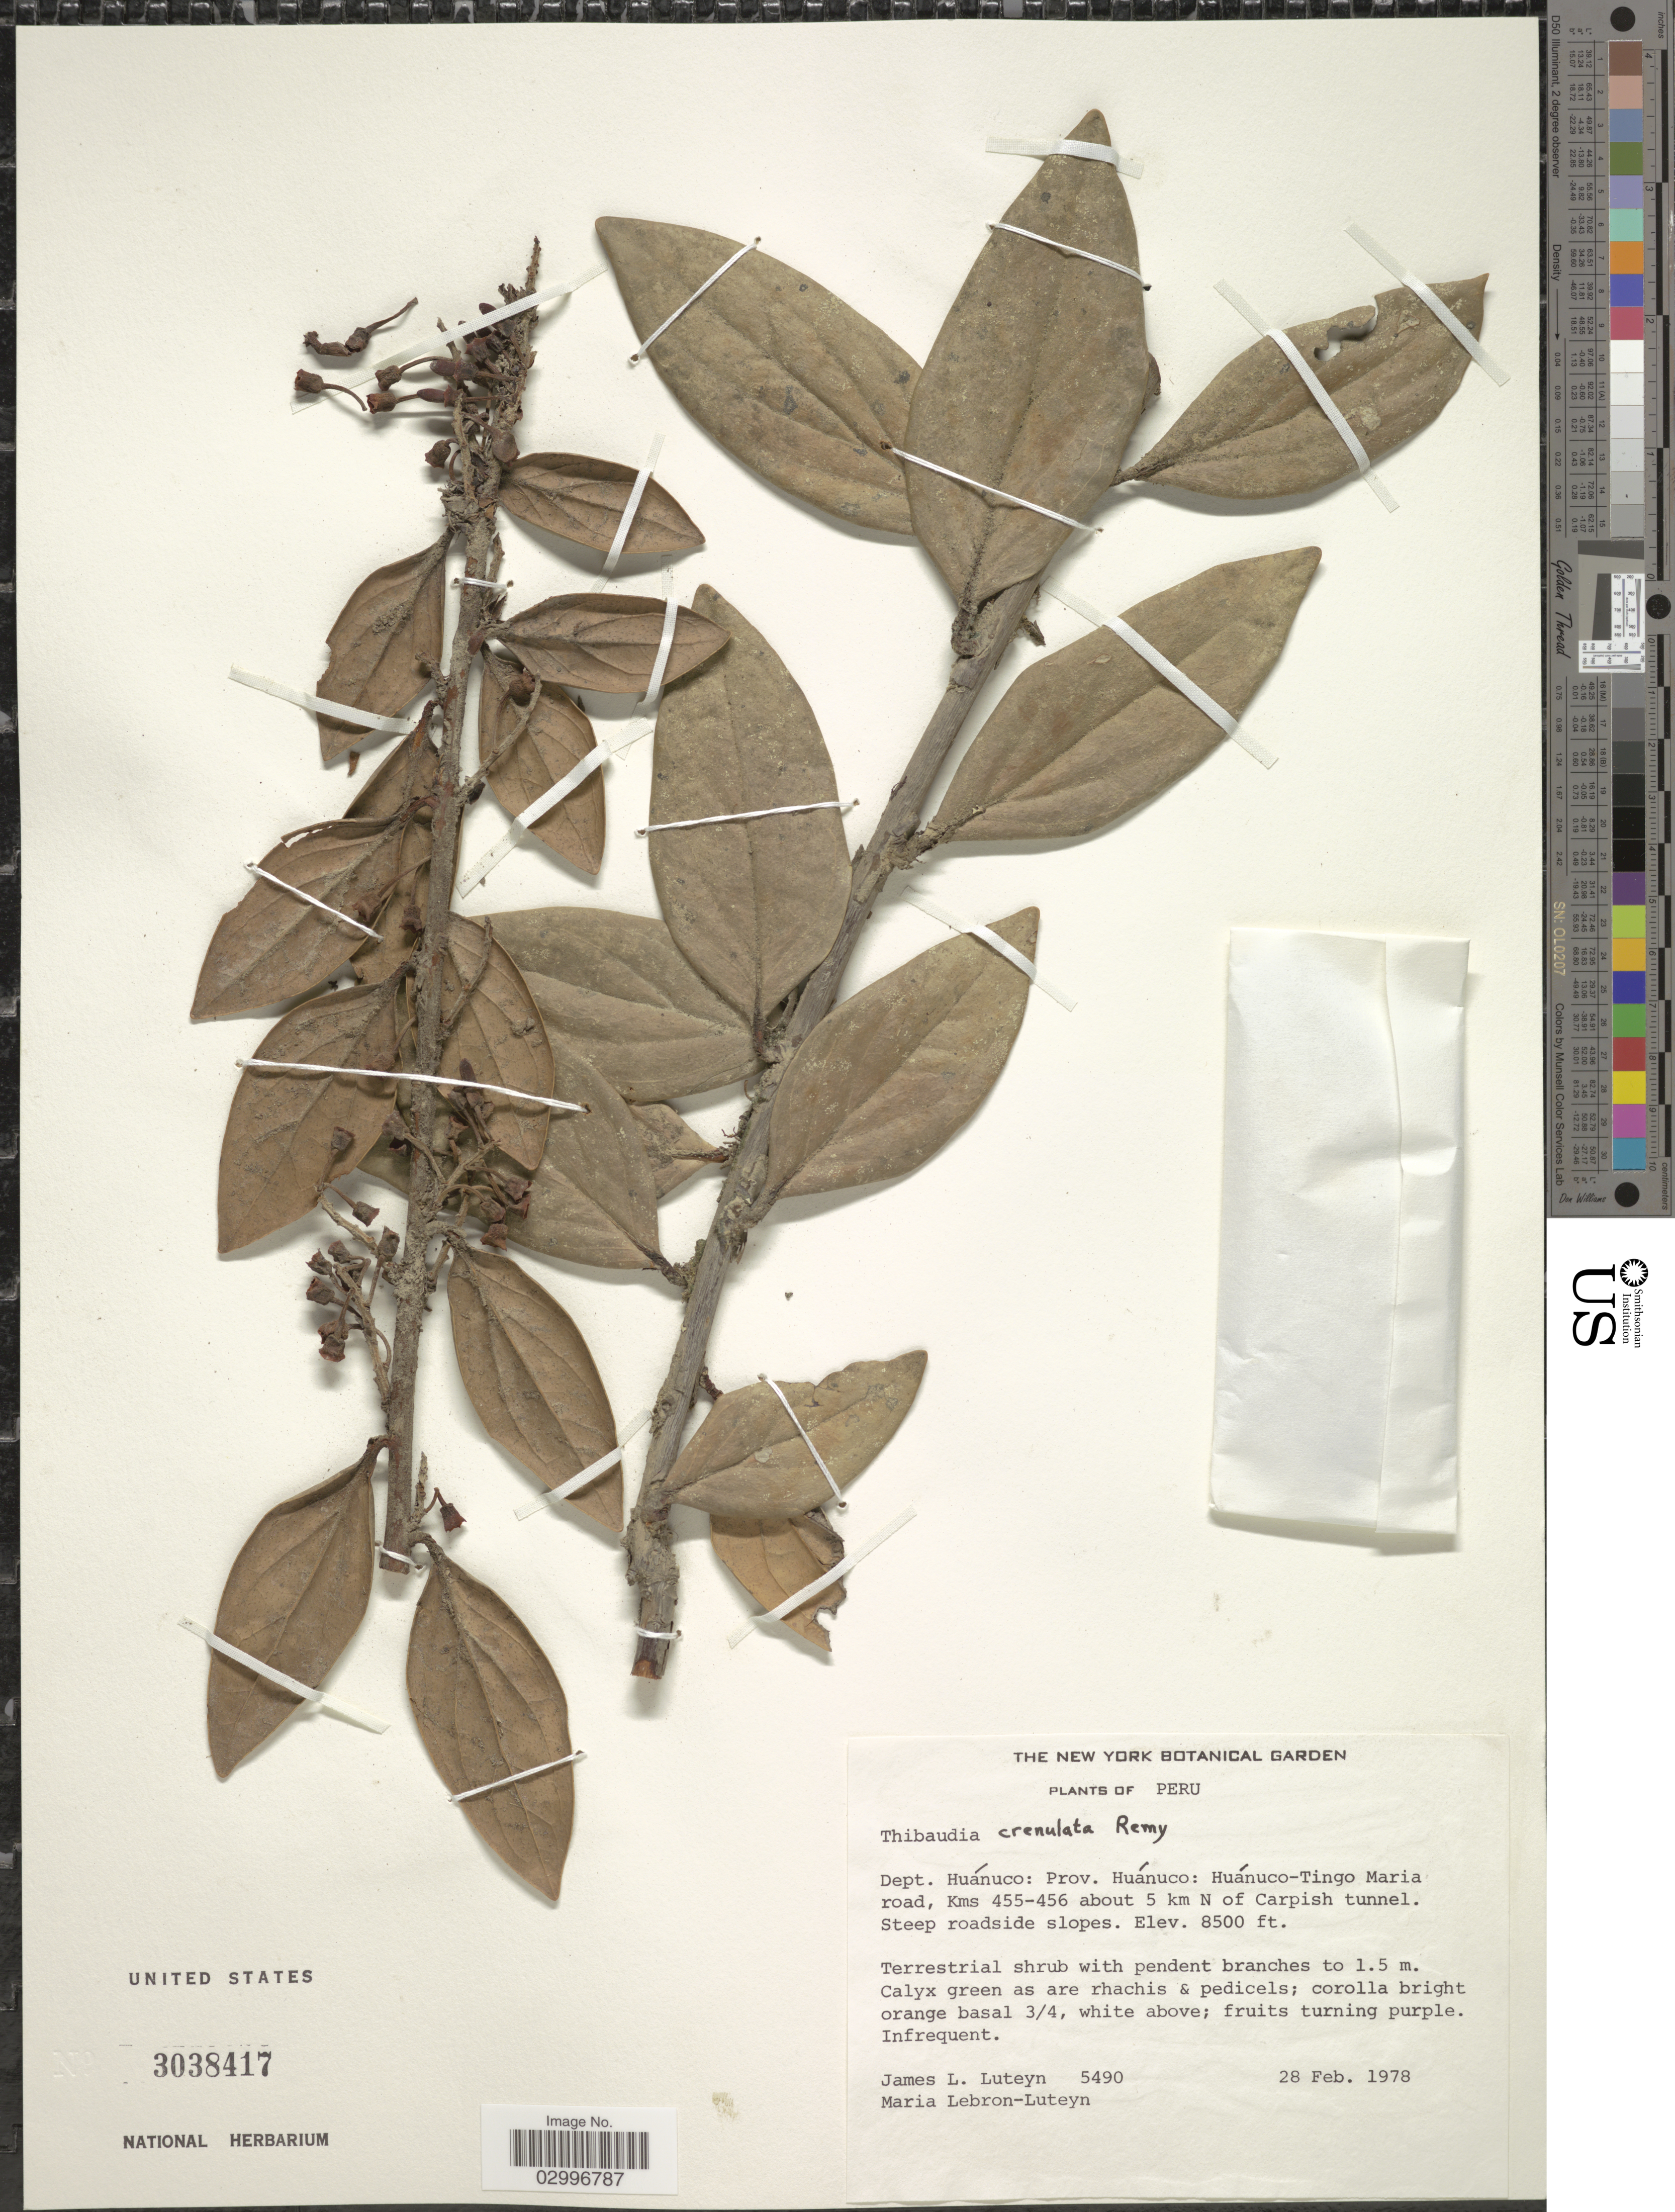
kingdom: Plantae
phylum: Tracheophyta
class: Magnoliopsida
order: Ericales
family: Ericaceae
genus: Thibaudia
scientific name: Thibaudia crenulata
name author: J. Rémy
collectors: J. Luteyn & M. L. Lebrón-Luteyn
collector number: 5490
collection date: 1978-02-28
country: Peru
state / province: Huánuco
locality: Dept. Huánuco: Huánuco-Tingo Maria road, Kms 455-456 about 5 km N of Carpish tunnel. Steep roadside slopes.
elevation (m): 2591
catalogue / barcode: US 3038417